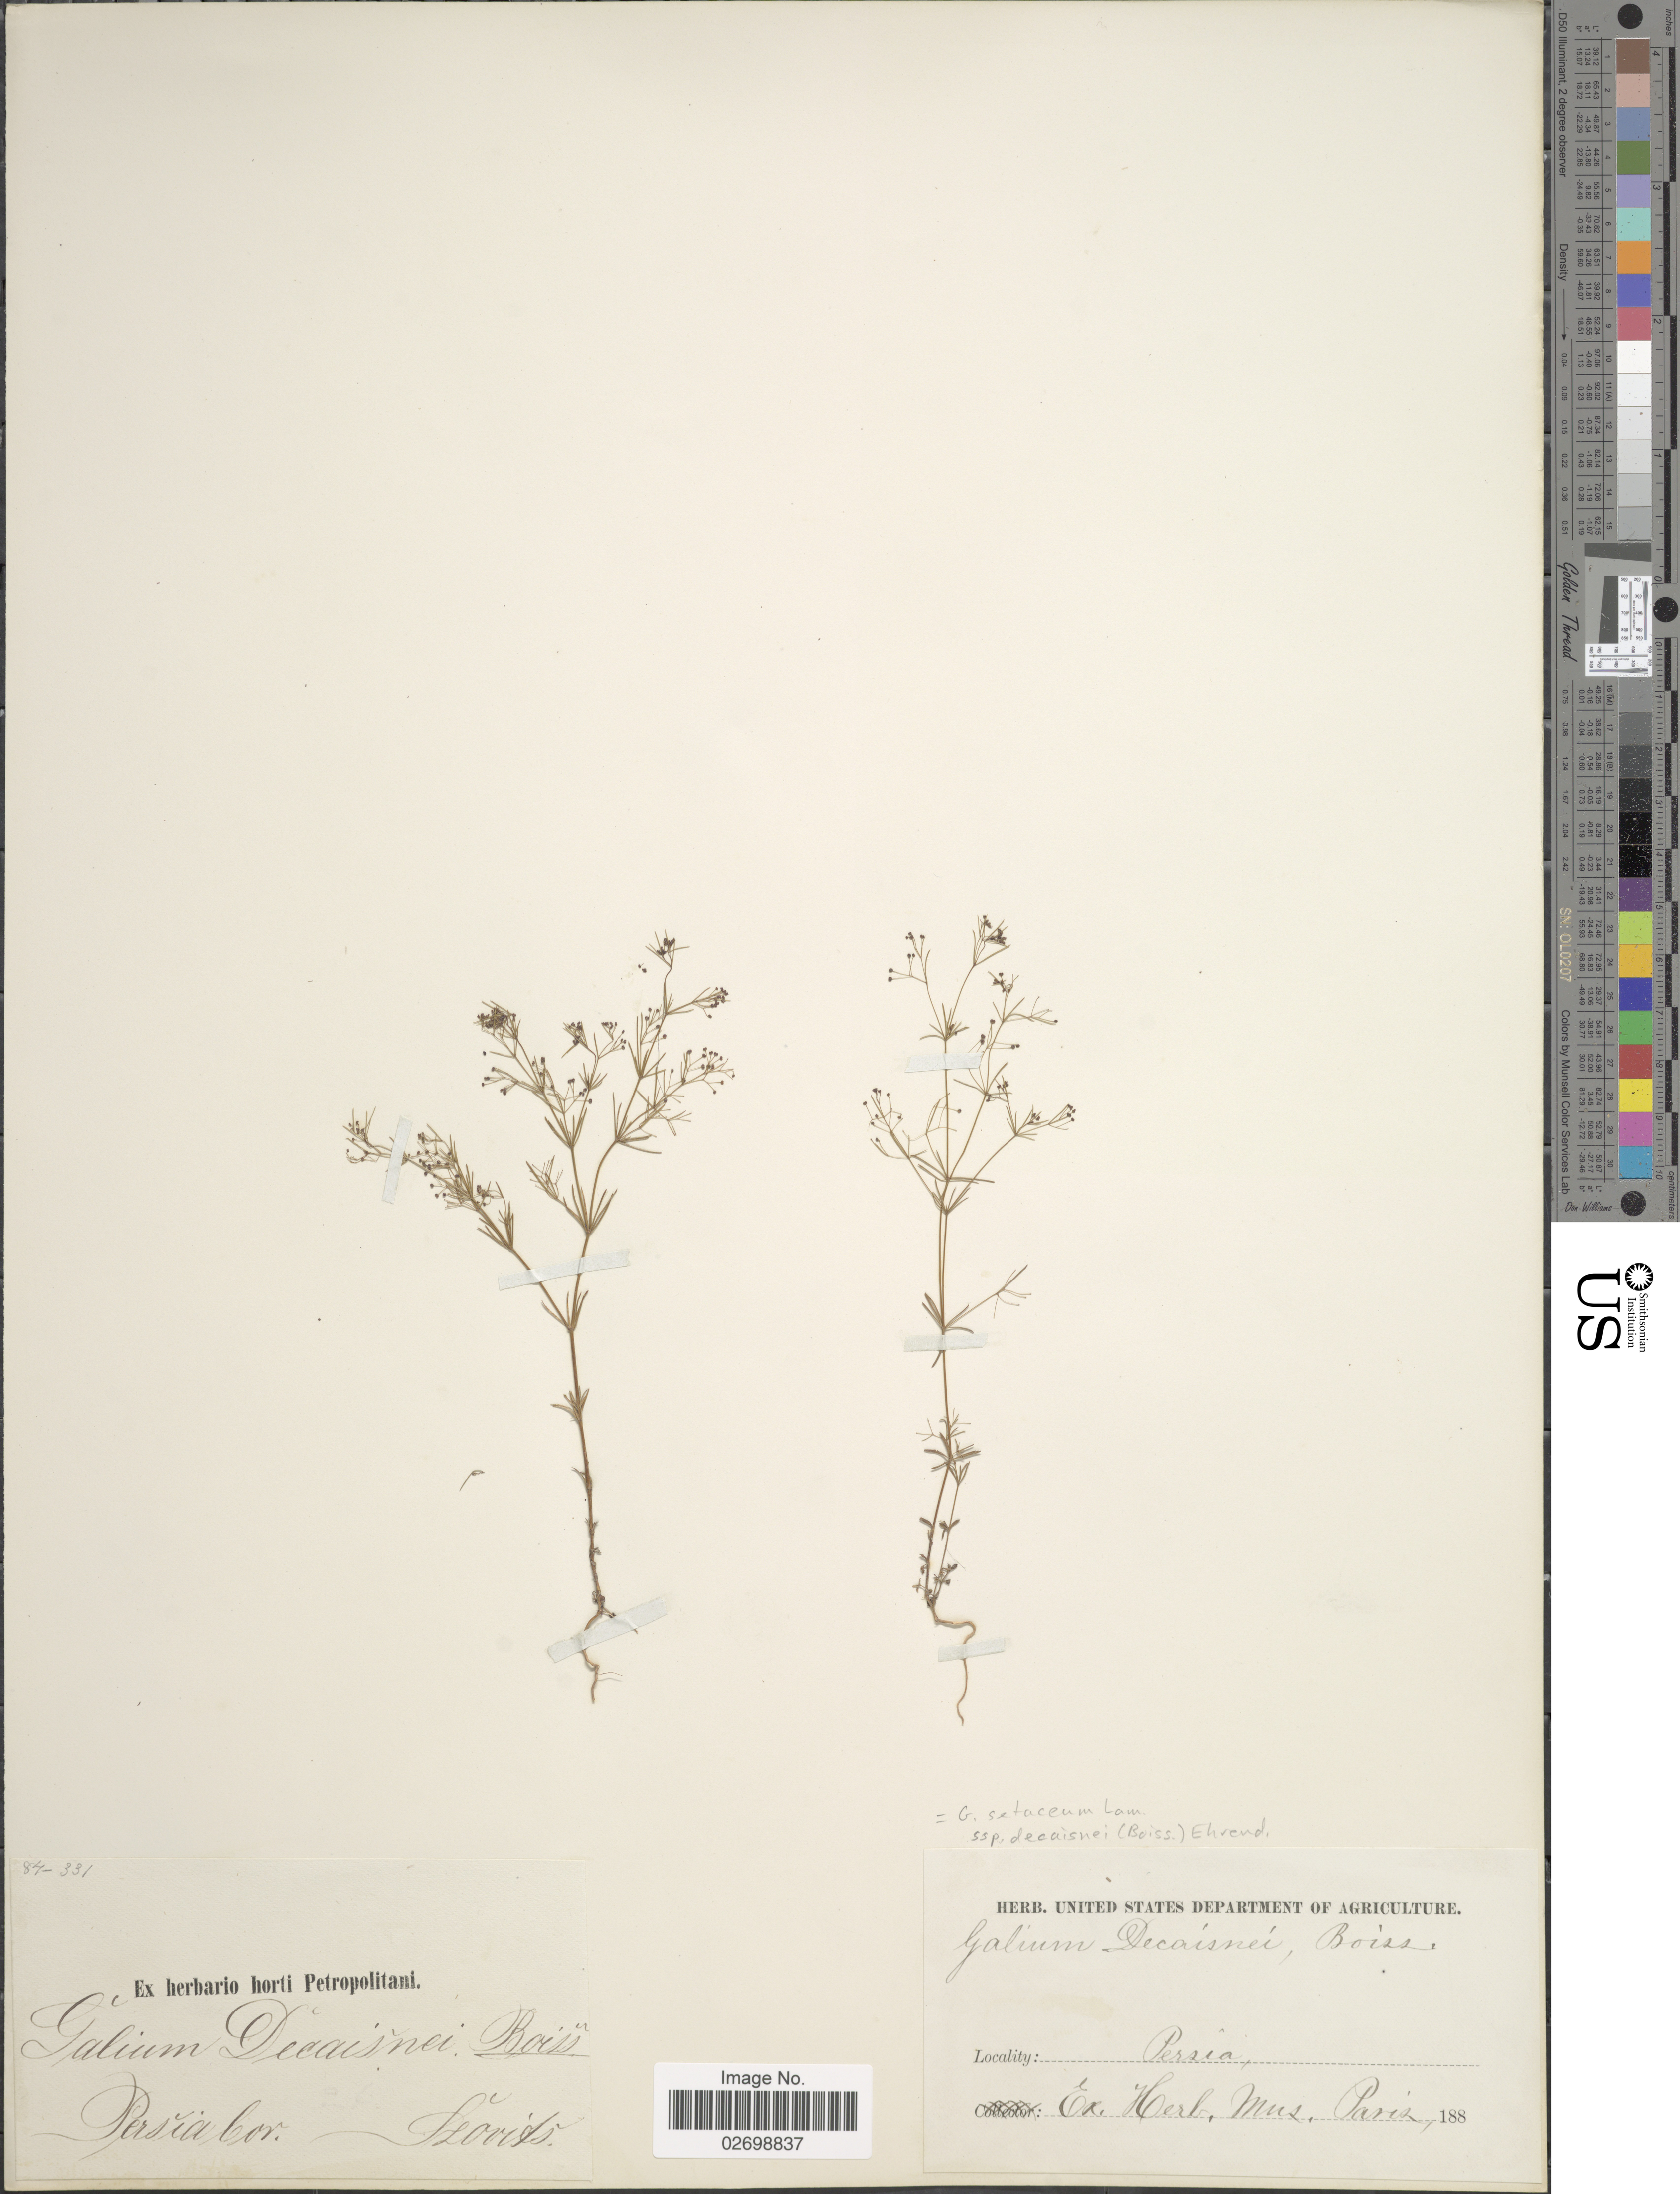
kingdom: Plantae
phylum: Tracheophyta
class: Magnoliopsida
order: Gentianales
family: Rubiaceae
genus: Galium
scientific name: Galium setaceum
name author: Lam.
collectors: Szovits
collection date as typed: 188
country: Iran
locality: Persia bor.